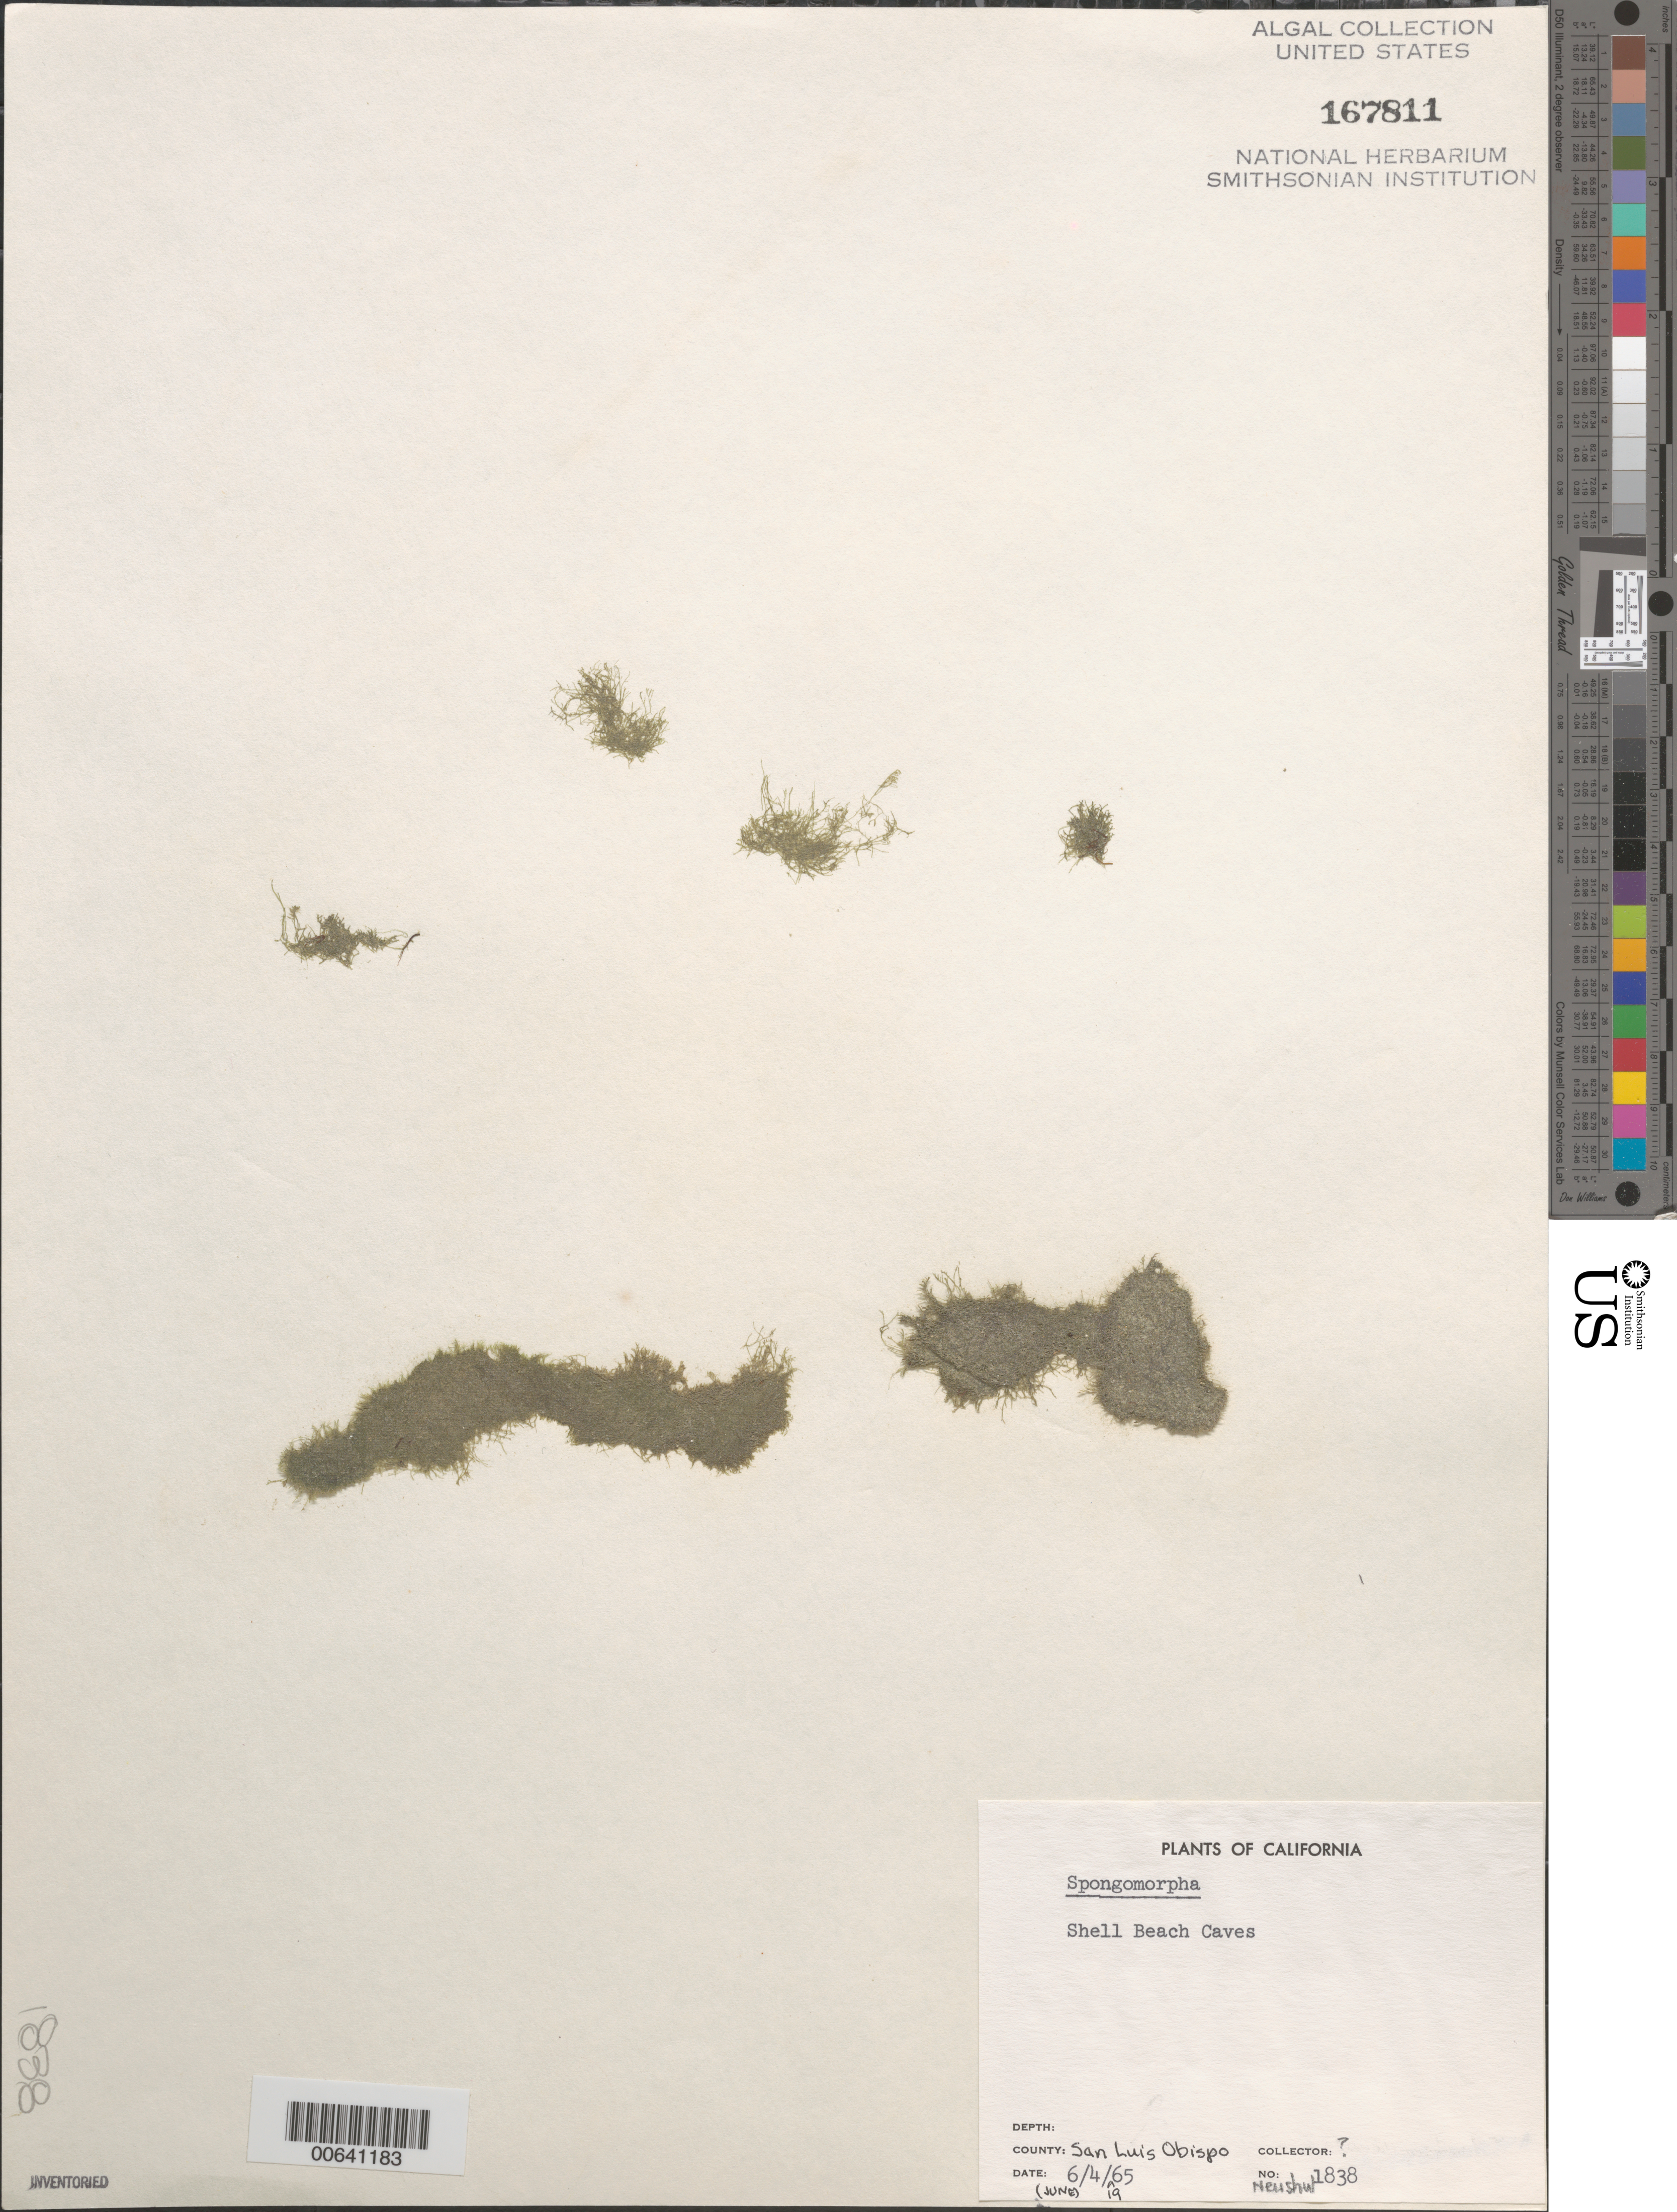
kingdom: Plantae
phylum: Chlorophyta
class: Ulvophyceae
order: Ulotrichales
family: Ulotrichaceae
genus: Spongomorpha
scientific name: Spongomorpha sp.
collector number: Neushul 1838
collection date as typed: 04 Jun 1965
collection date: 1965-06-04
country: United States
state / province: California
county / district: San Luis Obispo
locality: Shell Beach caves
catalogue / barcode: US 167811